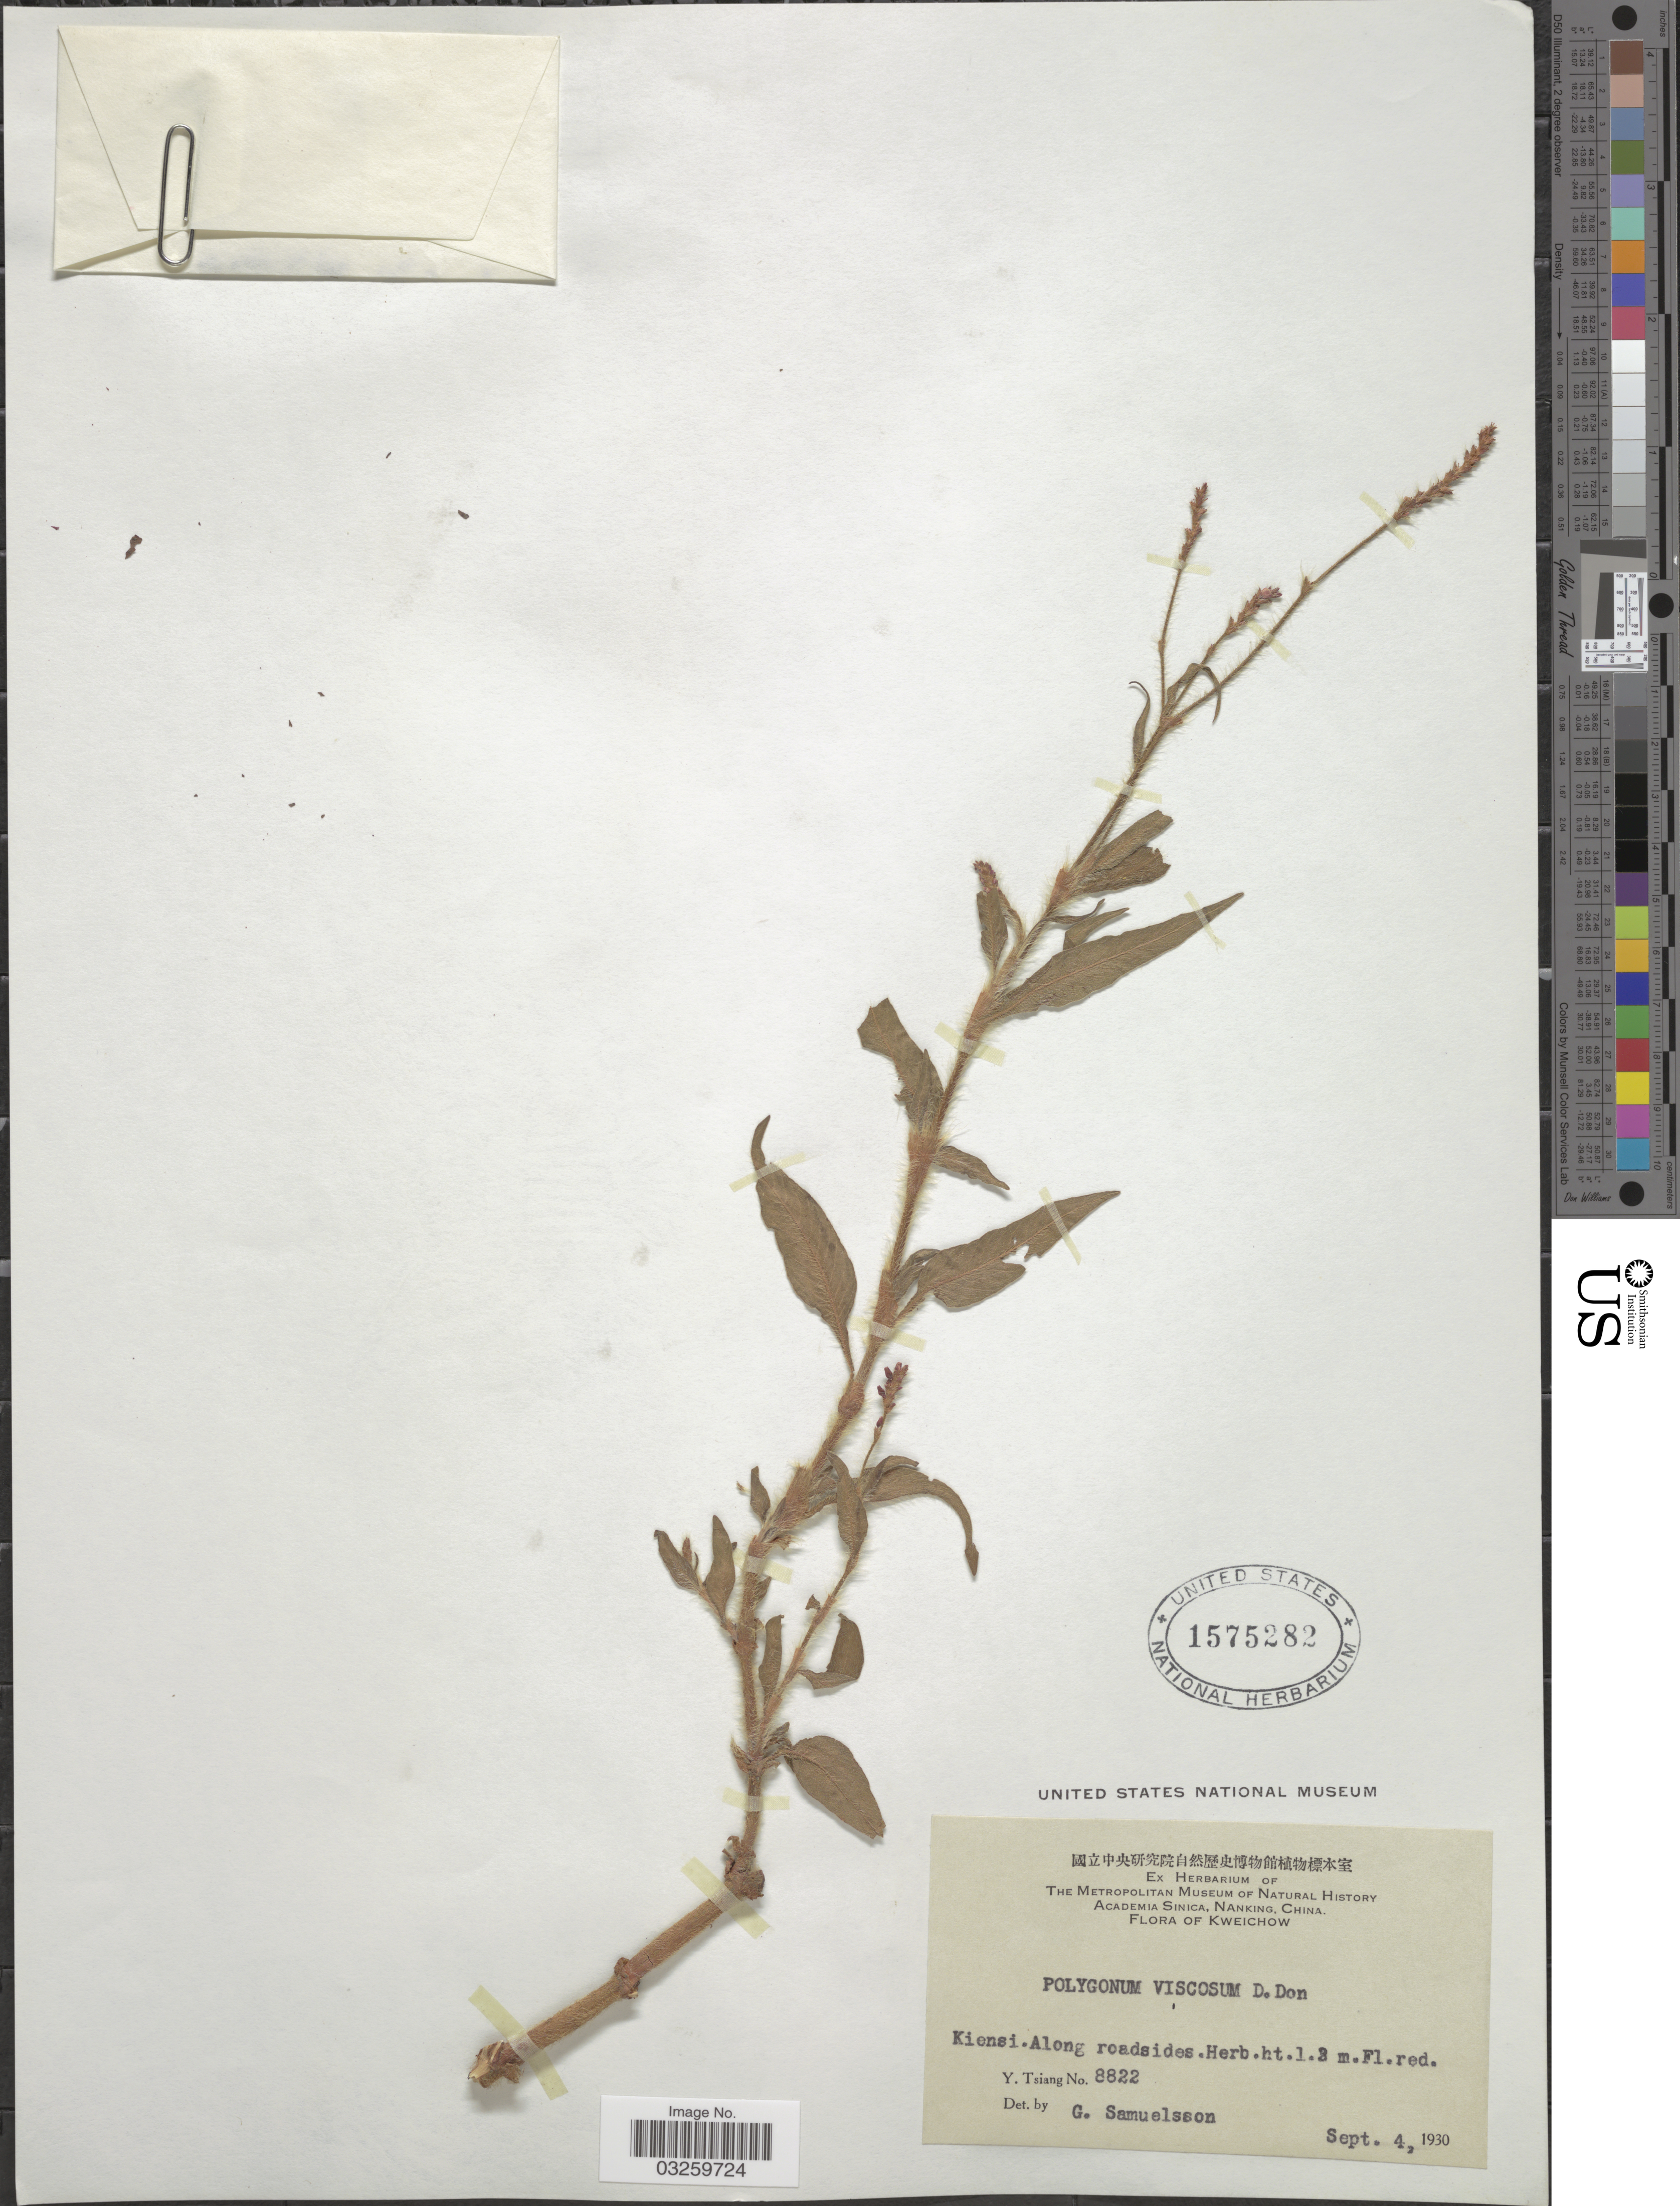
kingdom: Plantae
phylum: Tracheophyta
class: Magnoliopsida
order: Caryophyllales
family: Polygonaceae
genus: Polygonum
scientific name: Polygonum viscosum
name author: Buch.-Ham. ex D. Don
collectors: Y. Tsiang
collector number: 8822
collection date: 1930-09-04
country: China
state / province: Guizhou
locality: Kweichow. Kiensi-Along roadsides.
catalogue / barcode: US 1575282